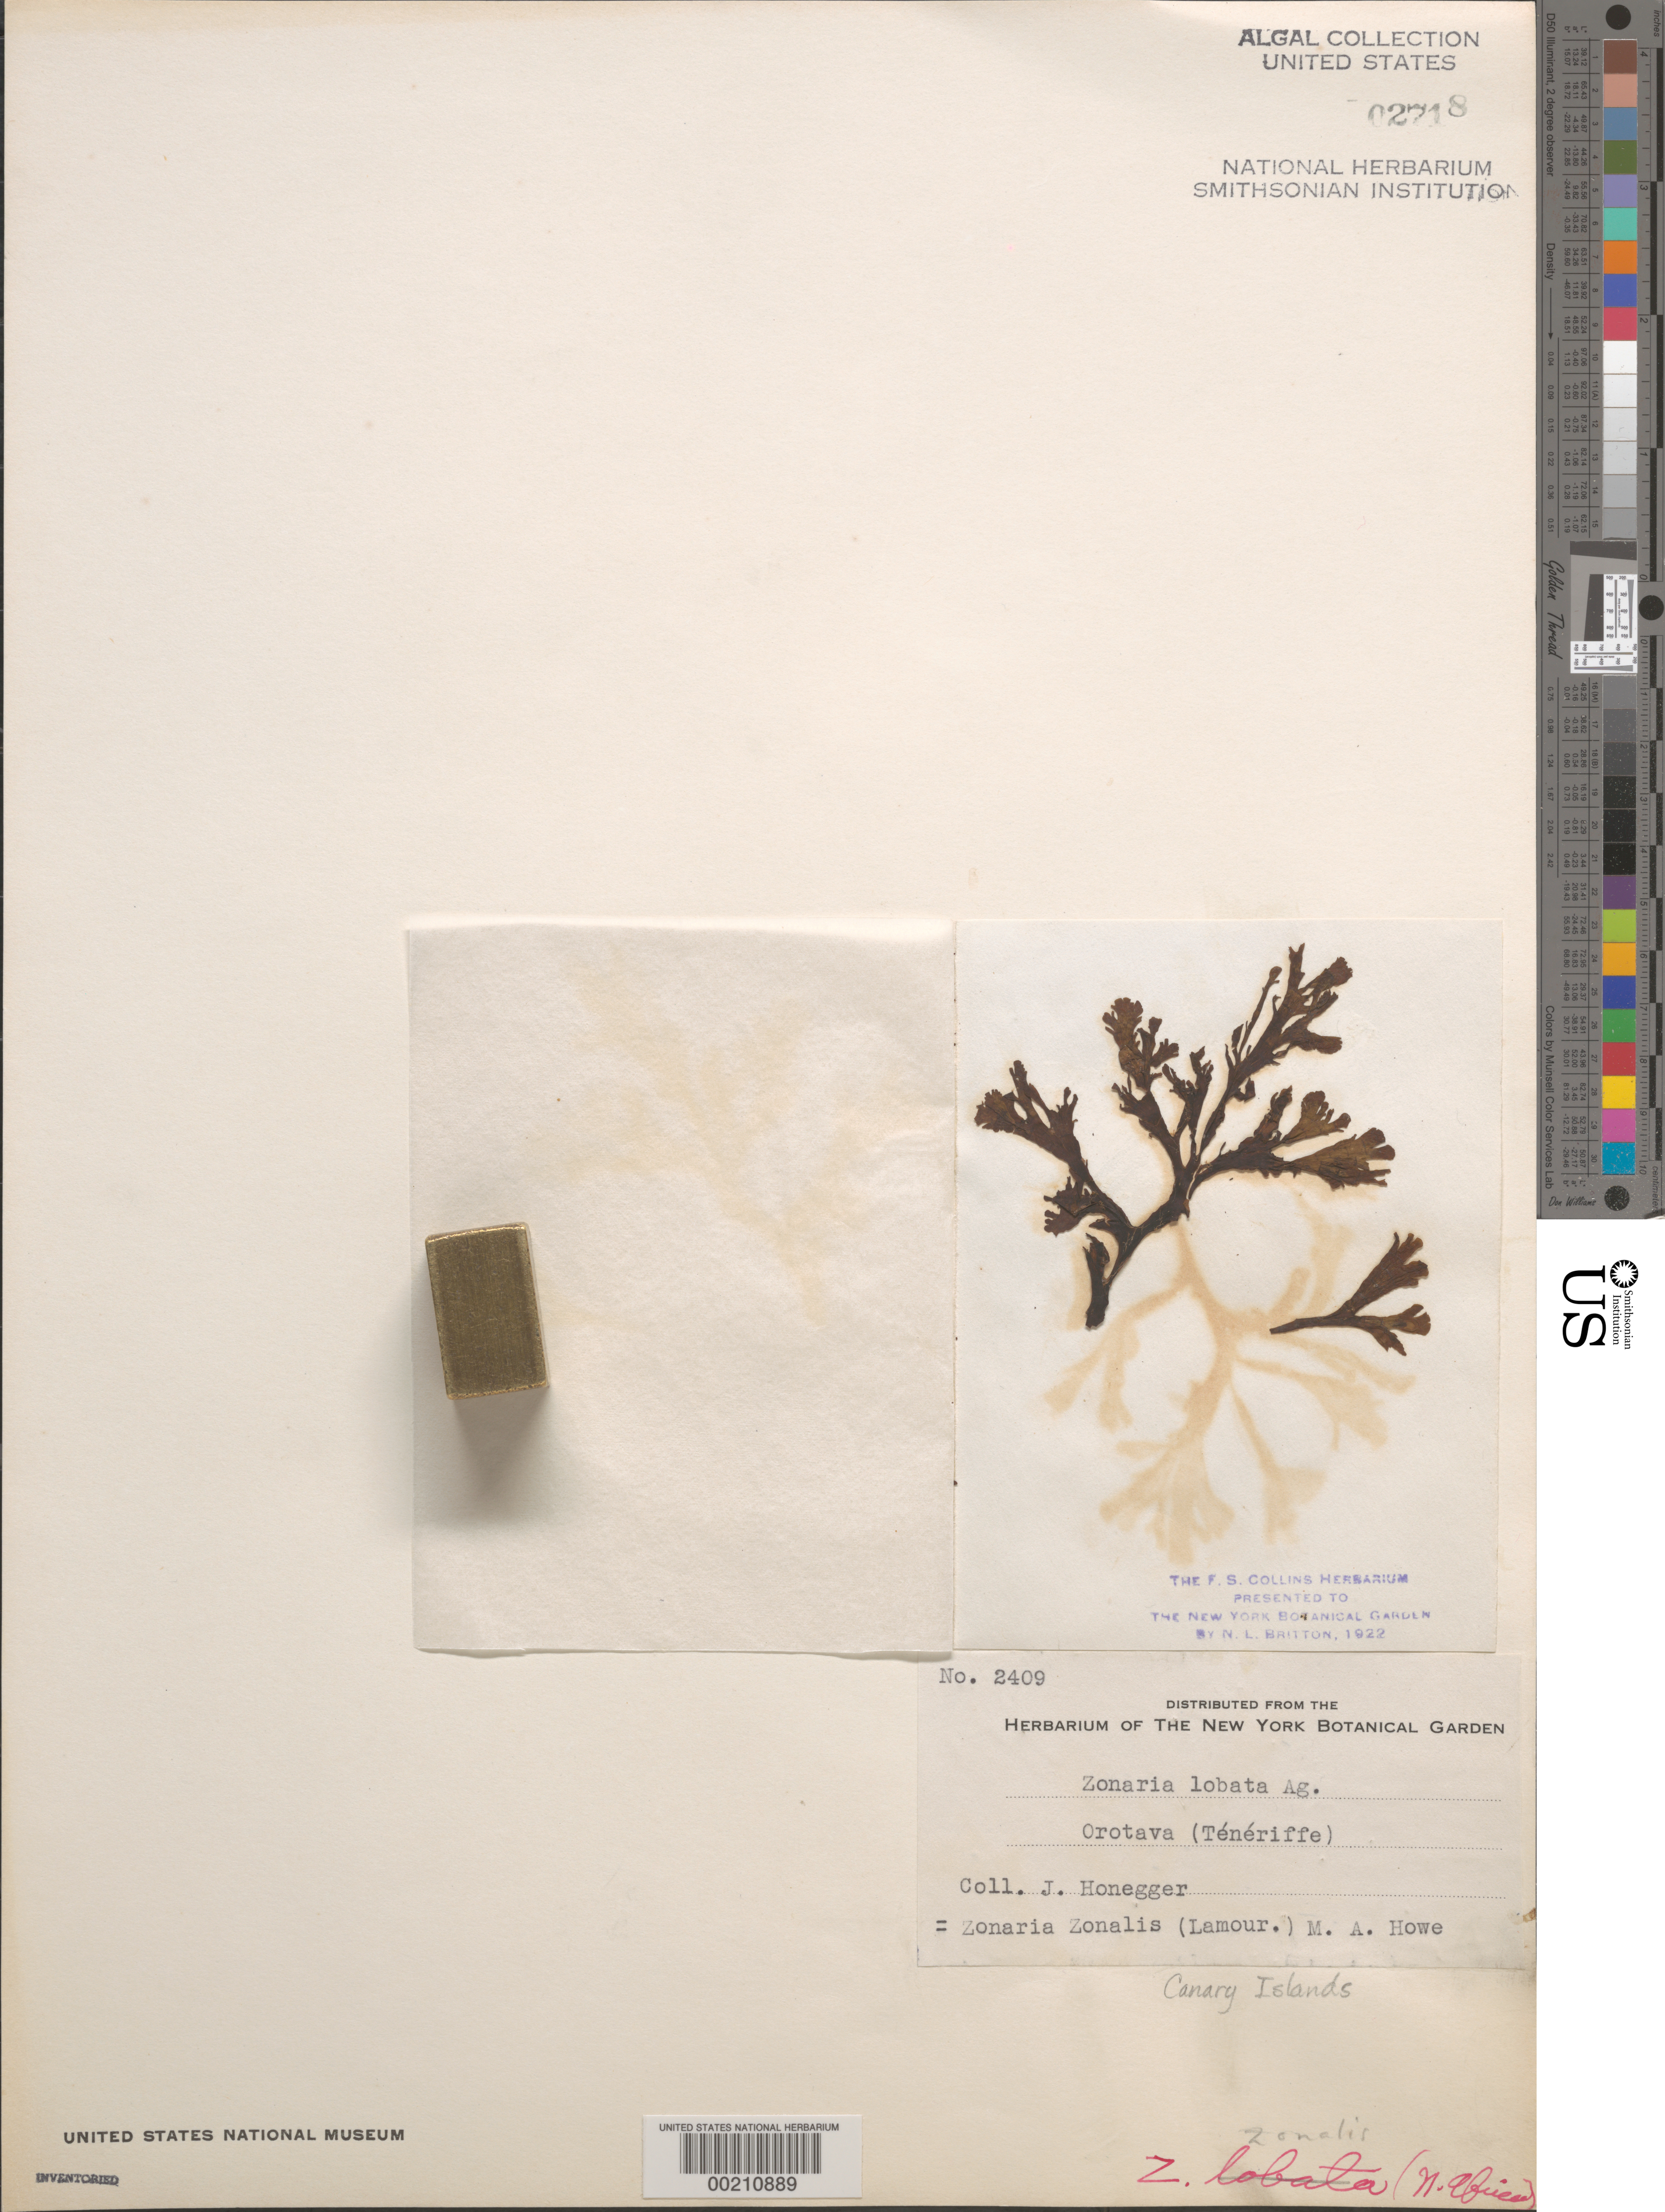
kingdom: Chromista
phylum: Ochrophyta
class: Phaeophyceae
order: Dictyotales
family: Dictyotaceae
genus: Stypopodium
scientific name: Stypopodium zonale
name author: (J.V.Lamouroux) Papenf.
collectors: J. Honegger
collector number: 2409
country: Spain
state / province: Canarias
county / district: Santa Cruz de Tenerife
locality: La orotava, tenerife island, canary islands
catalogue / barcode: US 2718